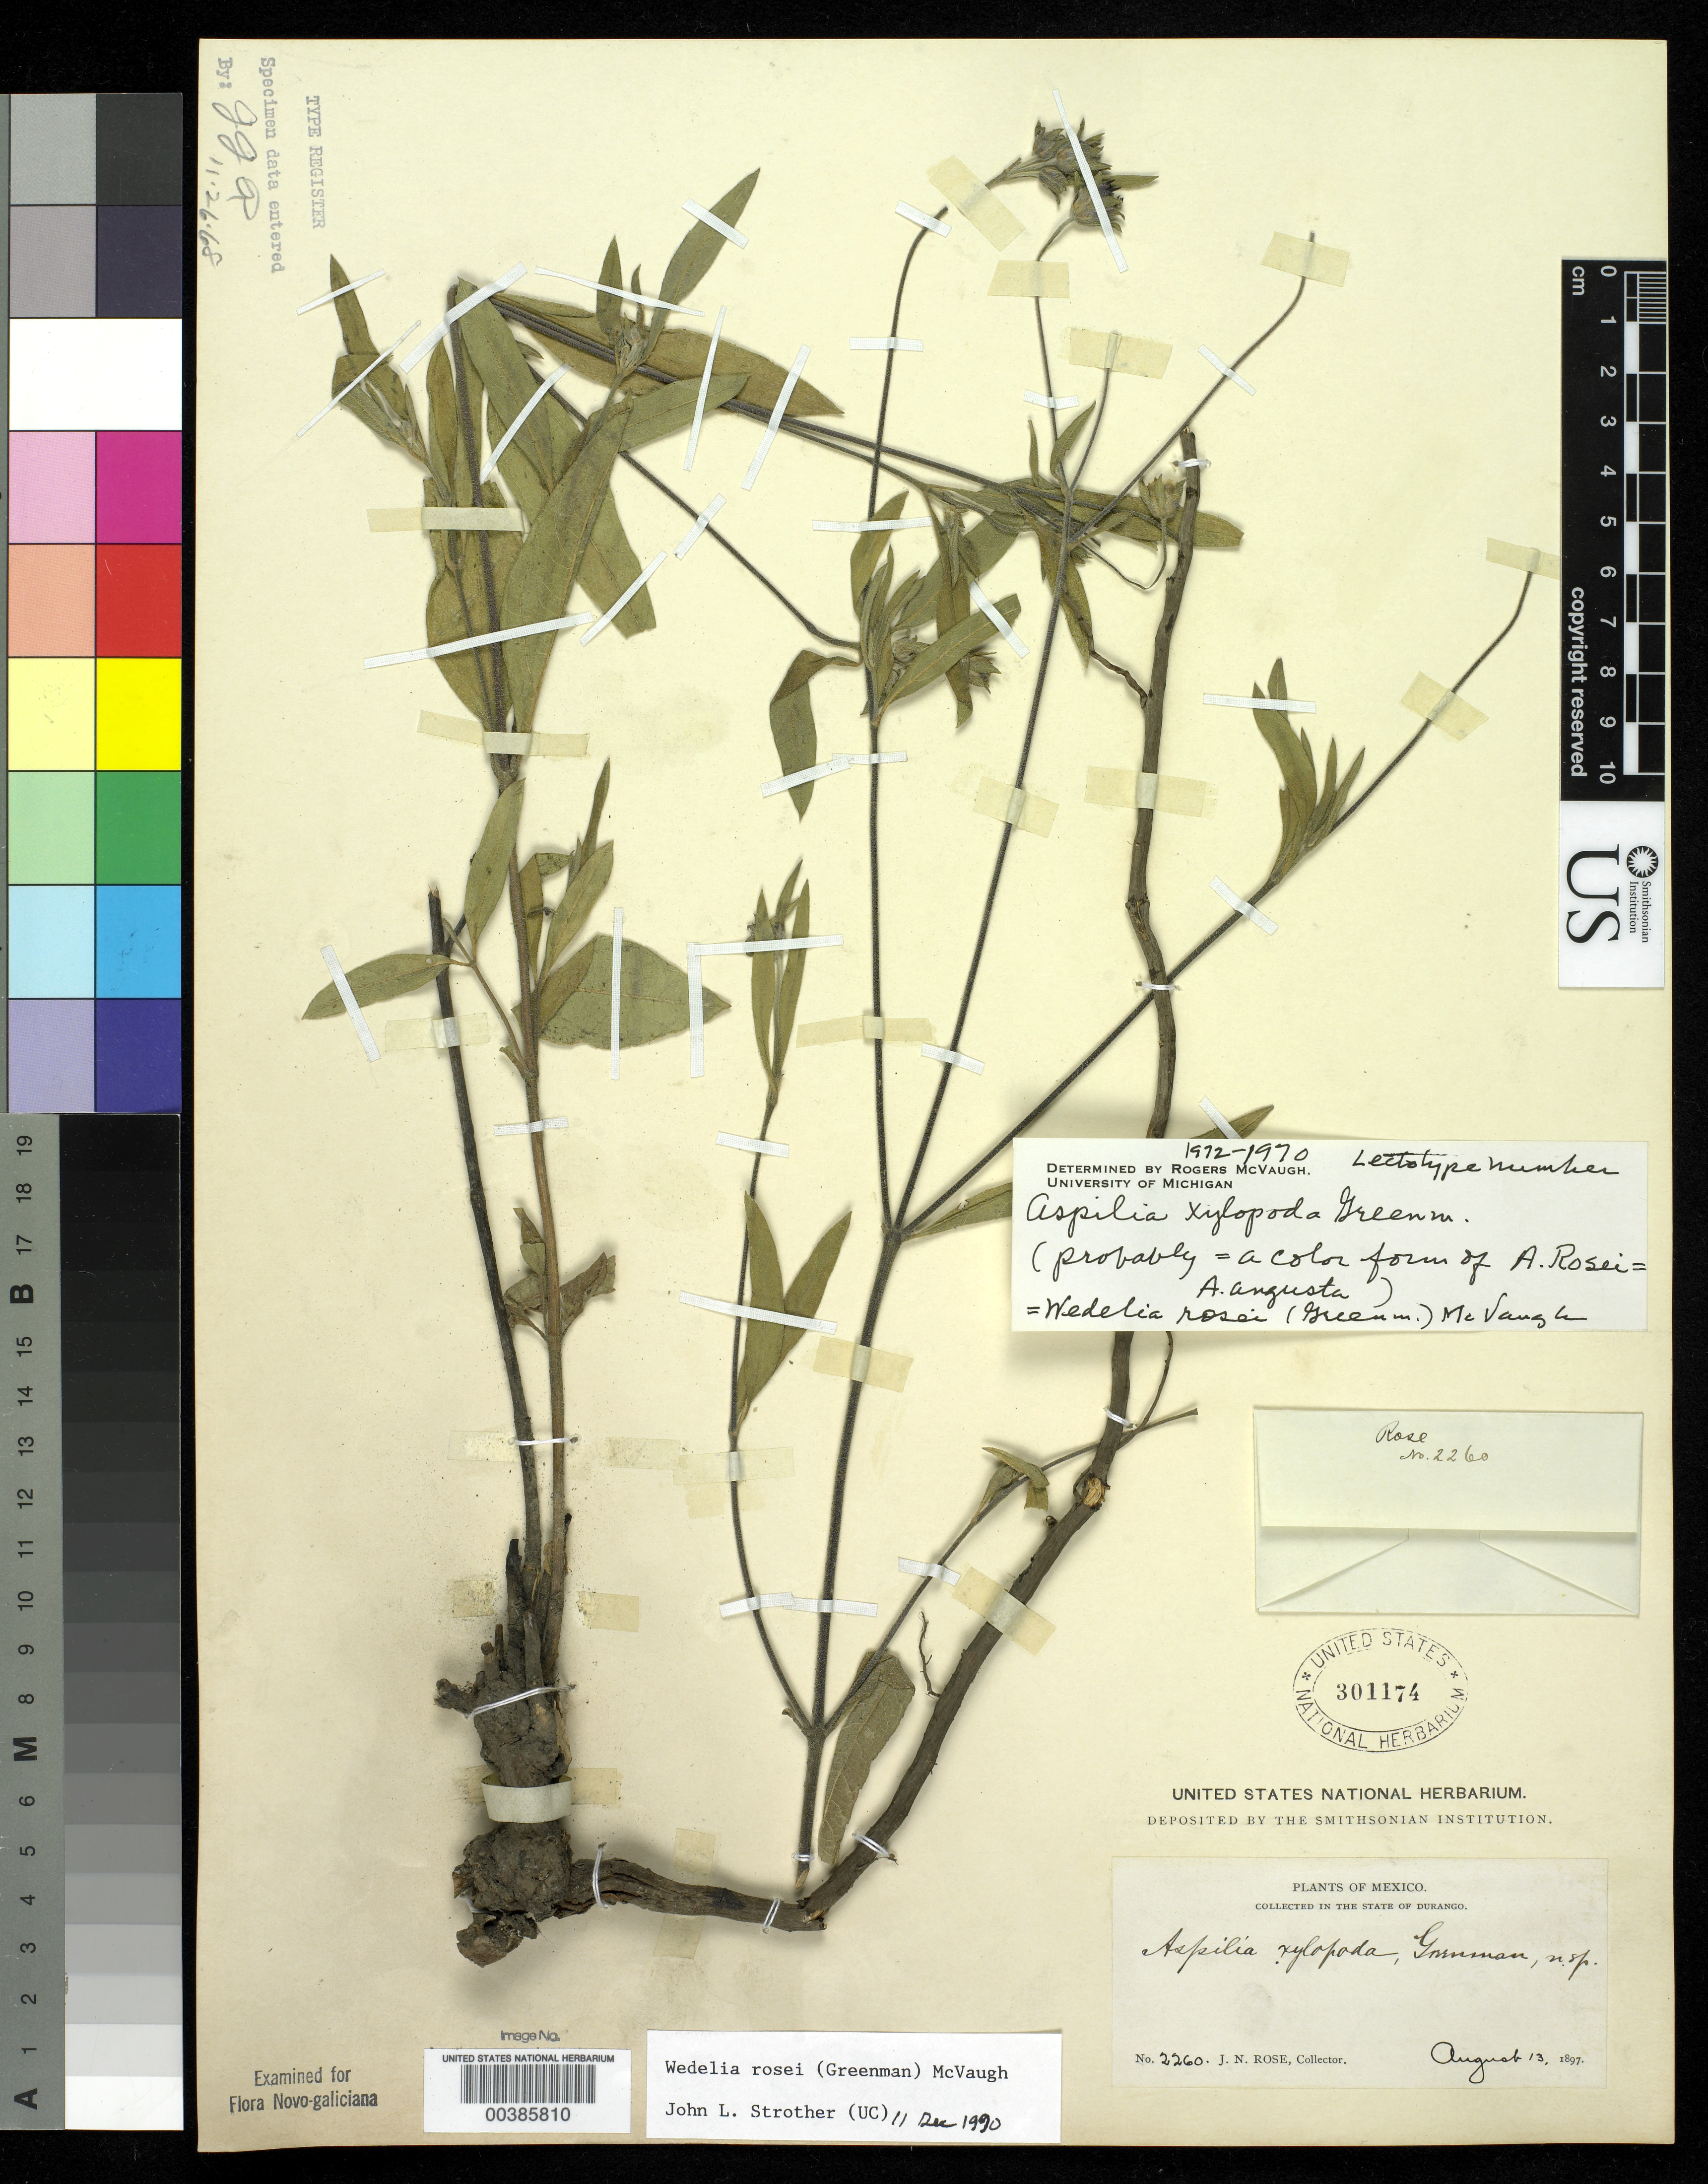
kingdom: Plantae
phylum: Tracheophyta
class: Magnoliopsida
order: Asterales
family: Asteraceae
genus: Aspilia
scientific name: Aspilia xylopoda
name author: Greenm.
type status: Lectotype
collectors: J. N. Rose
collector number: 2260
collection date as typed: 13 Aug 1897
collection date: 1897-08-13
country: Mexico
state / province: Durango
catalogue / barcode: US 301174